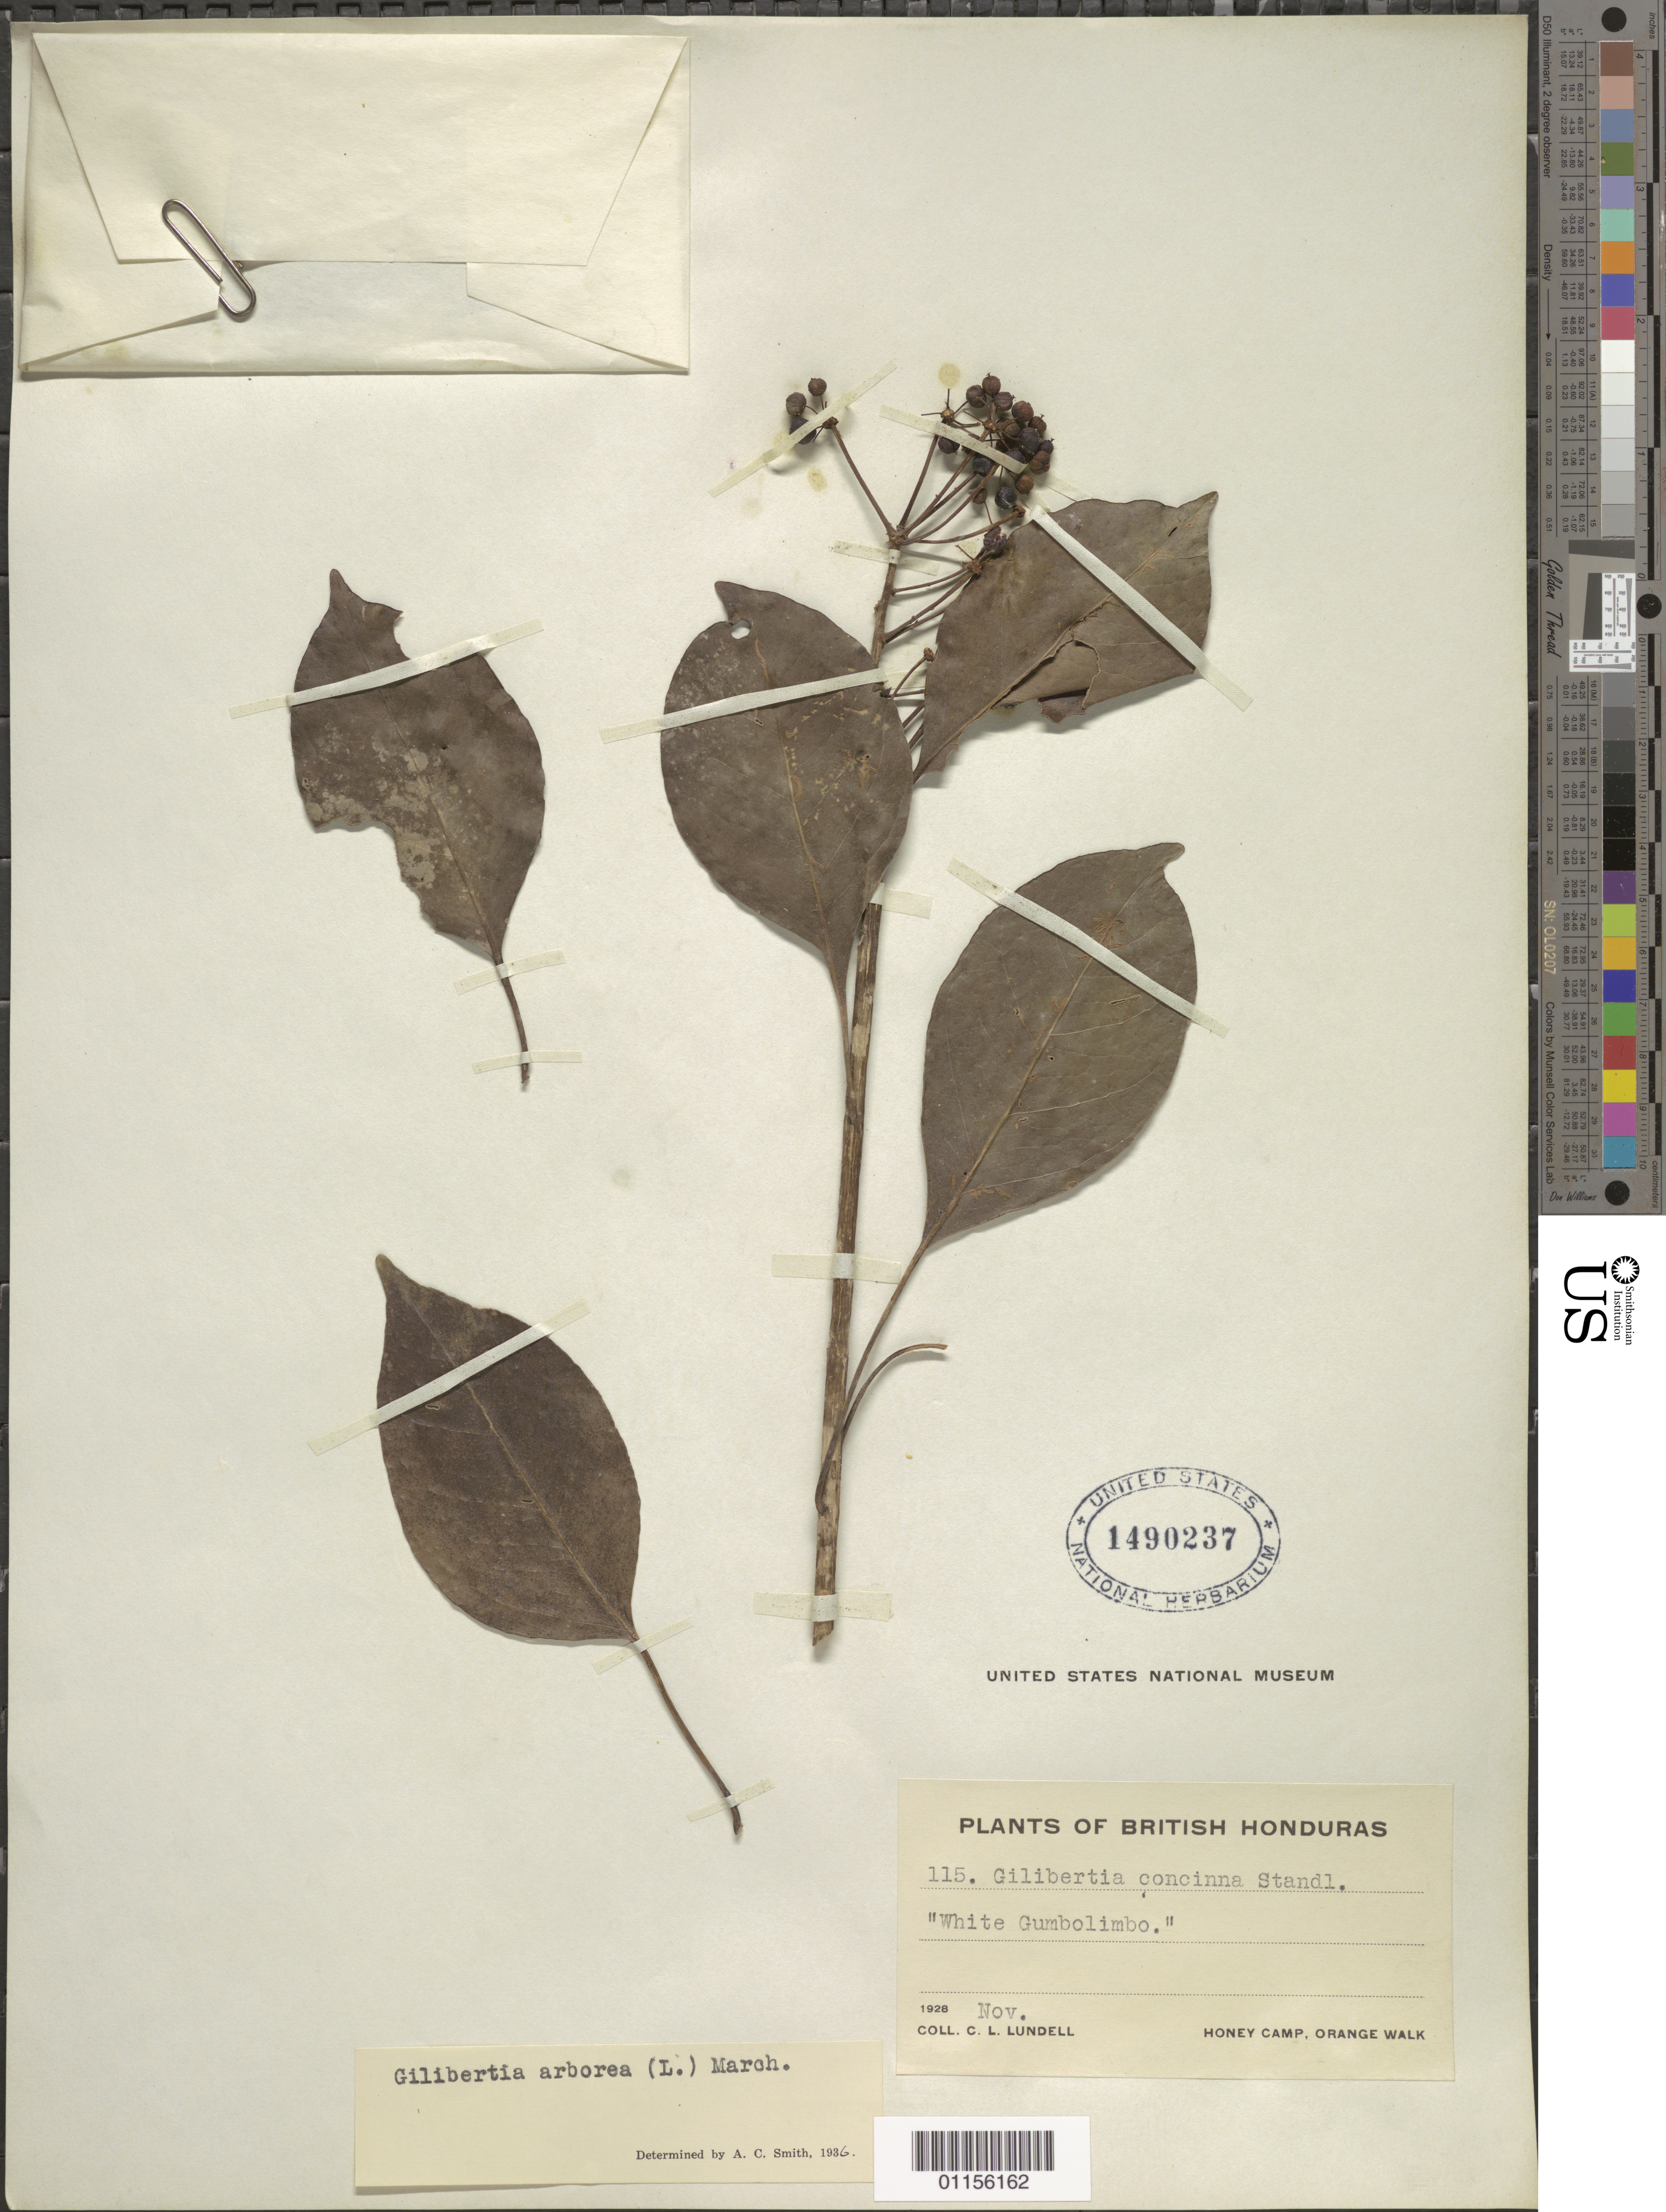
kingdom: Plantae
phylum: Tracheophyta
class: Magnoliopsida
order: Apiales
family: Araliaceae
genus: Dendropanax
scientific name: Dendropanax arboreus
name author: (L.) Decne. & Planch.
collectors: C. L. Lundell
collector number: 115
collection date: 1928-11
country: Belize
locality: Honey Camp, Orange Walk.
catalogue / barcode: US 1490237